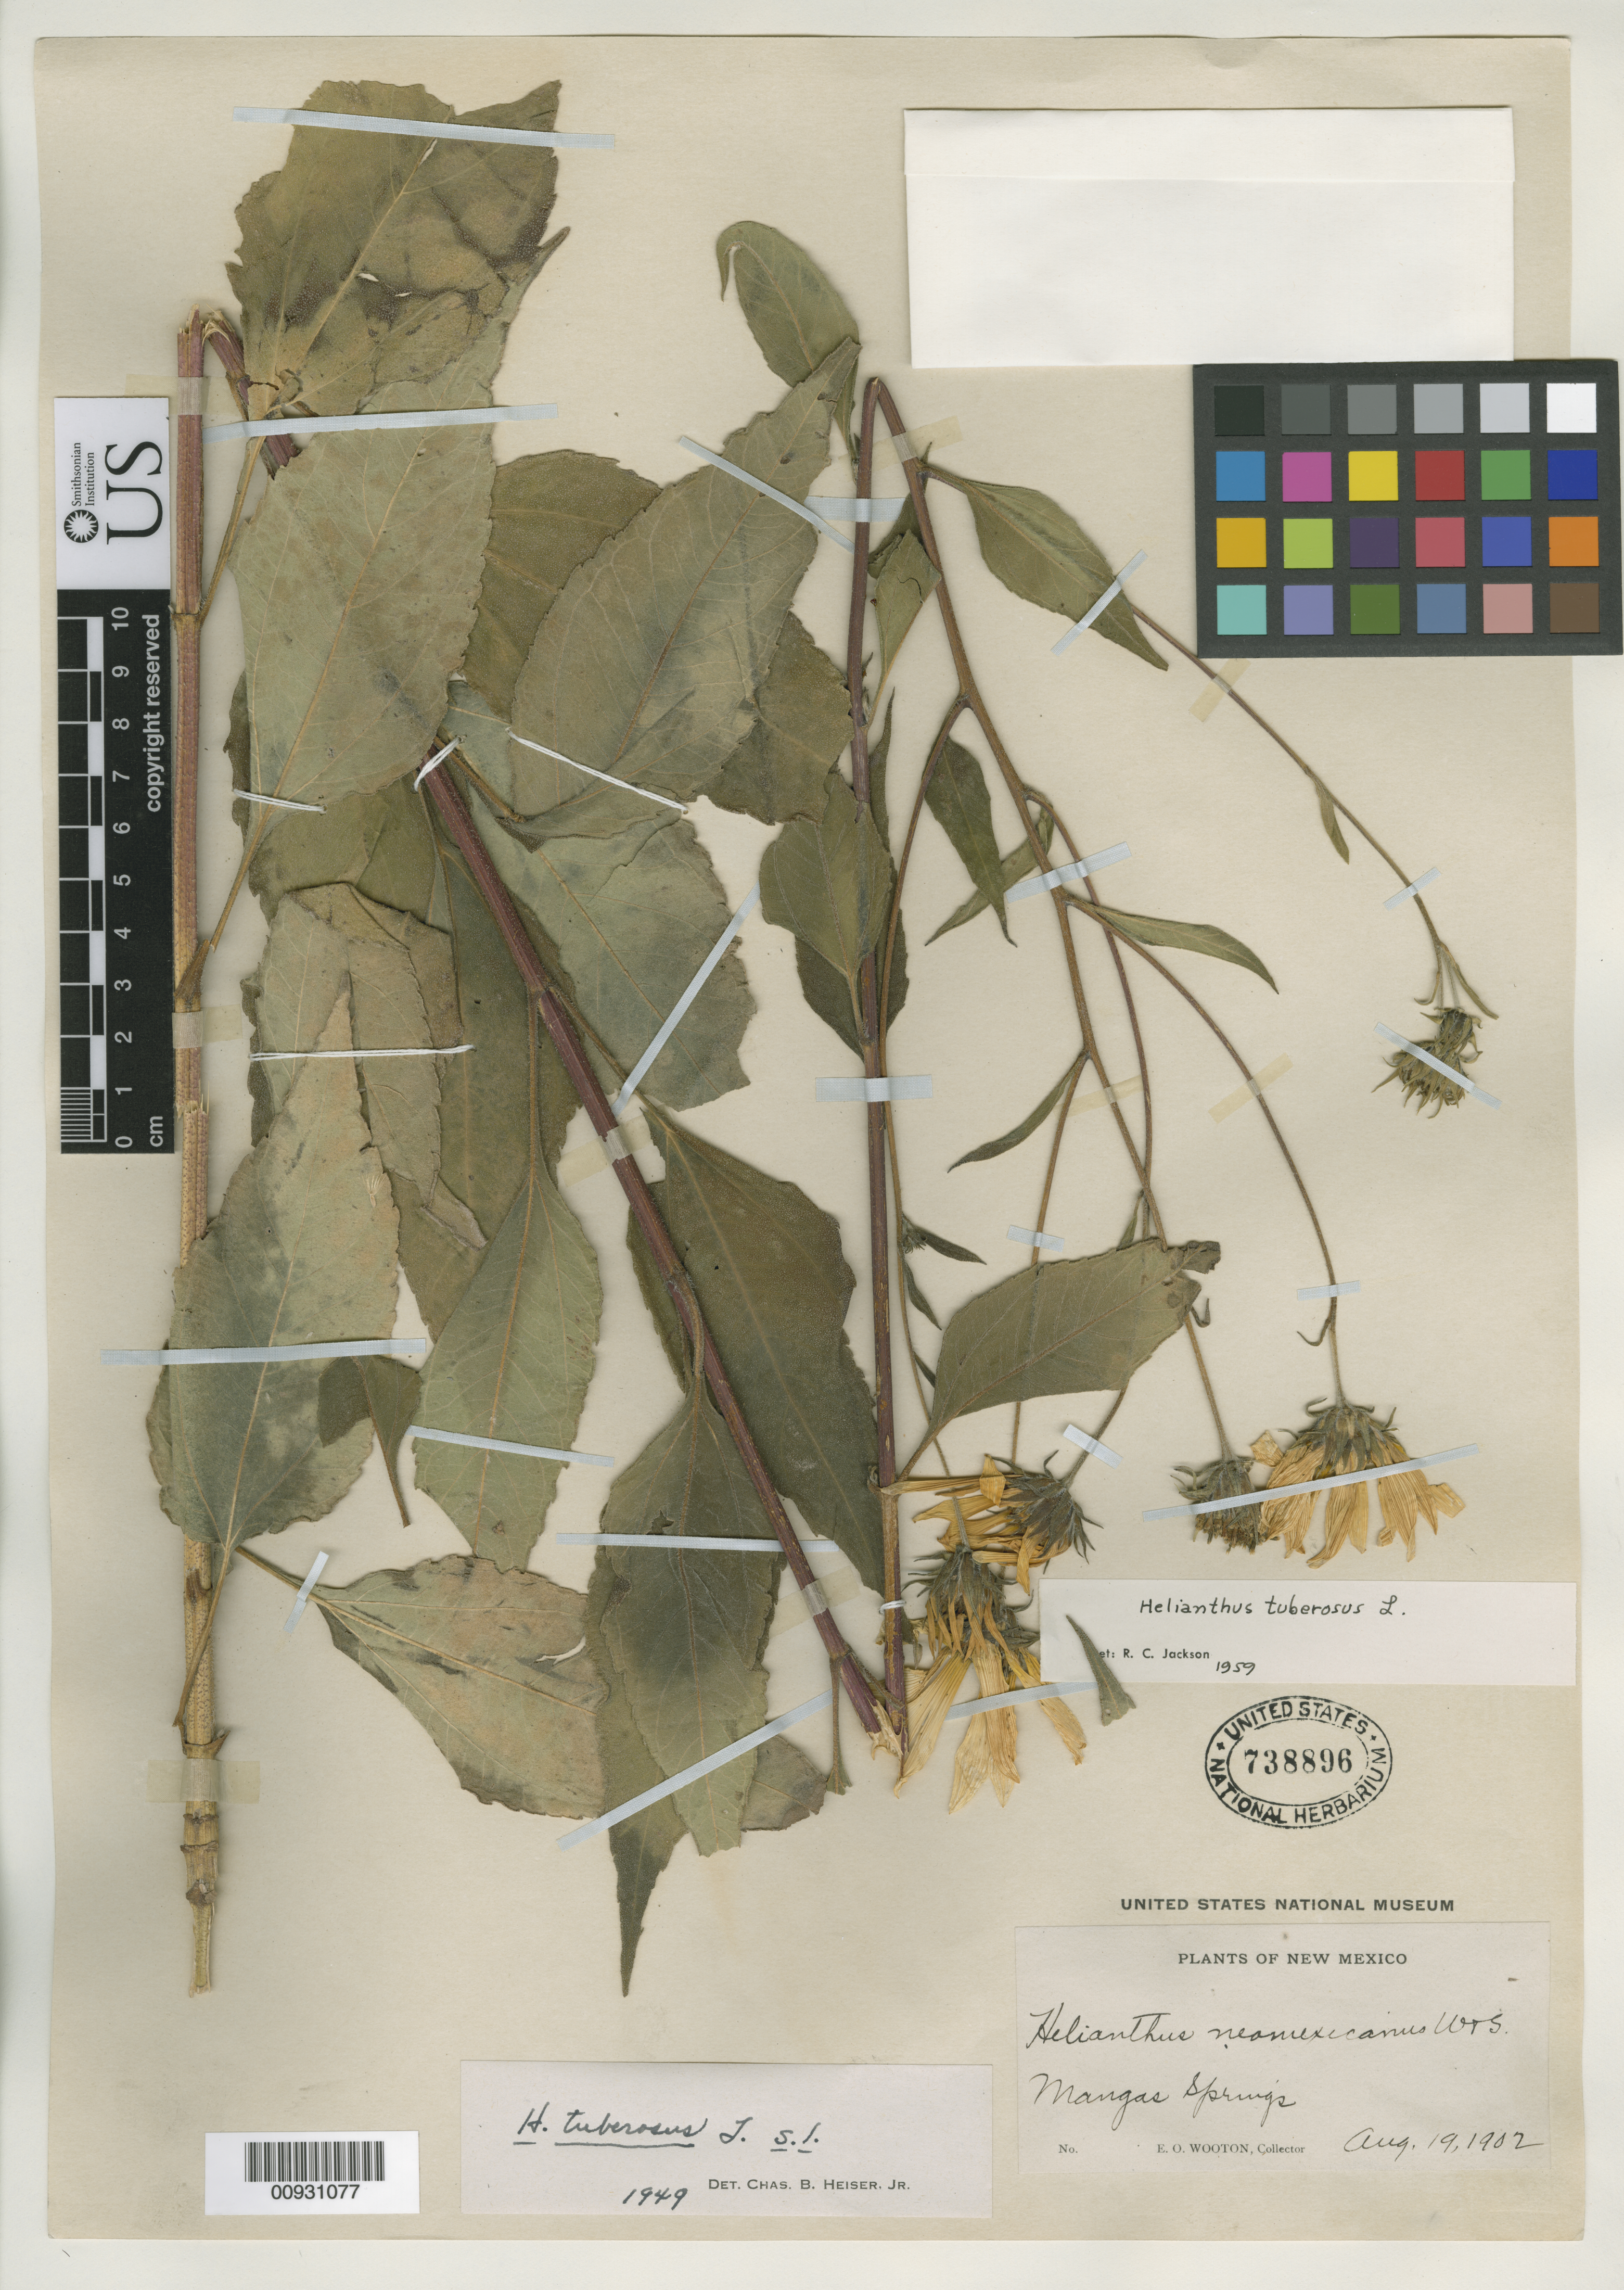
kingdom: Plantae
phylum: Tracheophyta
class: Magnoliopsida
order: Asterales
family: Asteraceae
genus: Helianthus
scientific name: Helianthus neomexicanus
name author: Wooton & Standl.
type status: Isotype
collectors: E. O. Wooton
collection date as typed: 19 Aug 1902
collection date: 1902-08-19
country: United States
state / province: New Mexico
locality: Mangas Springs.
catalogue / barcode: US 738896